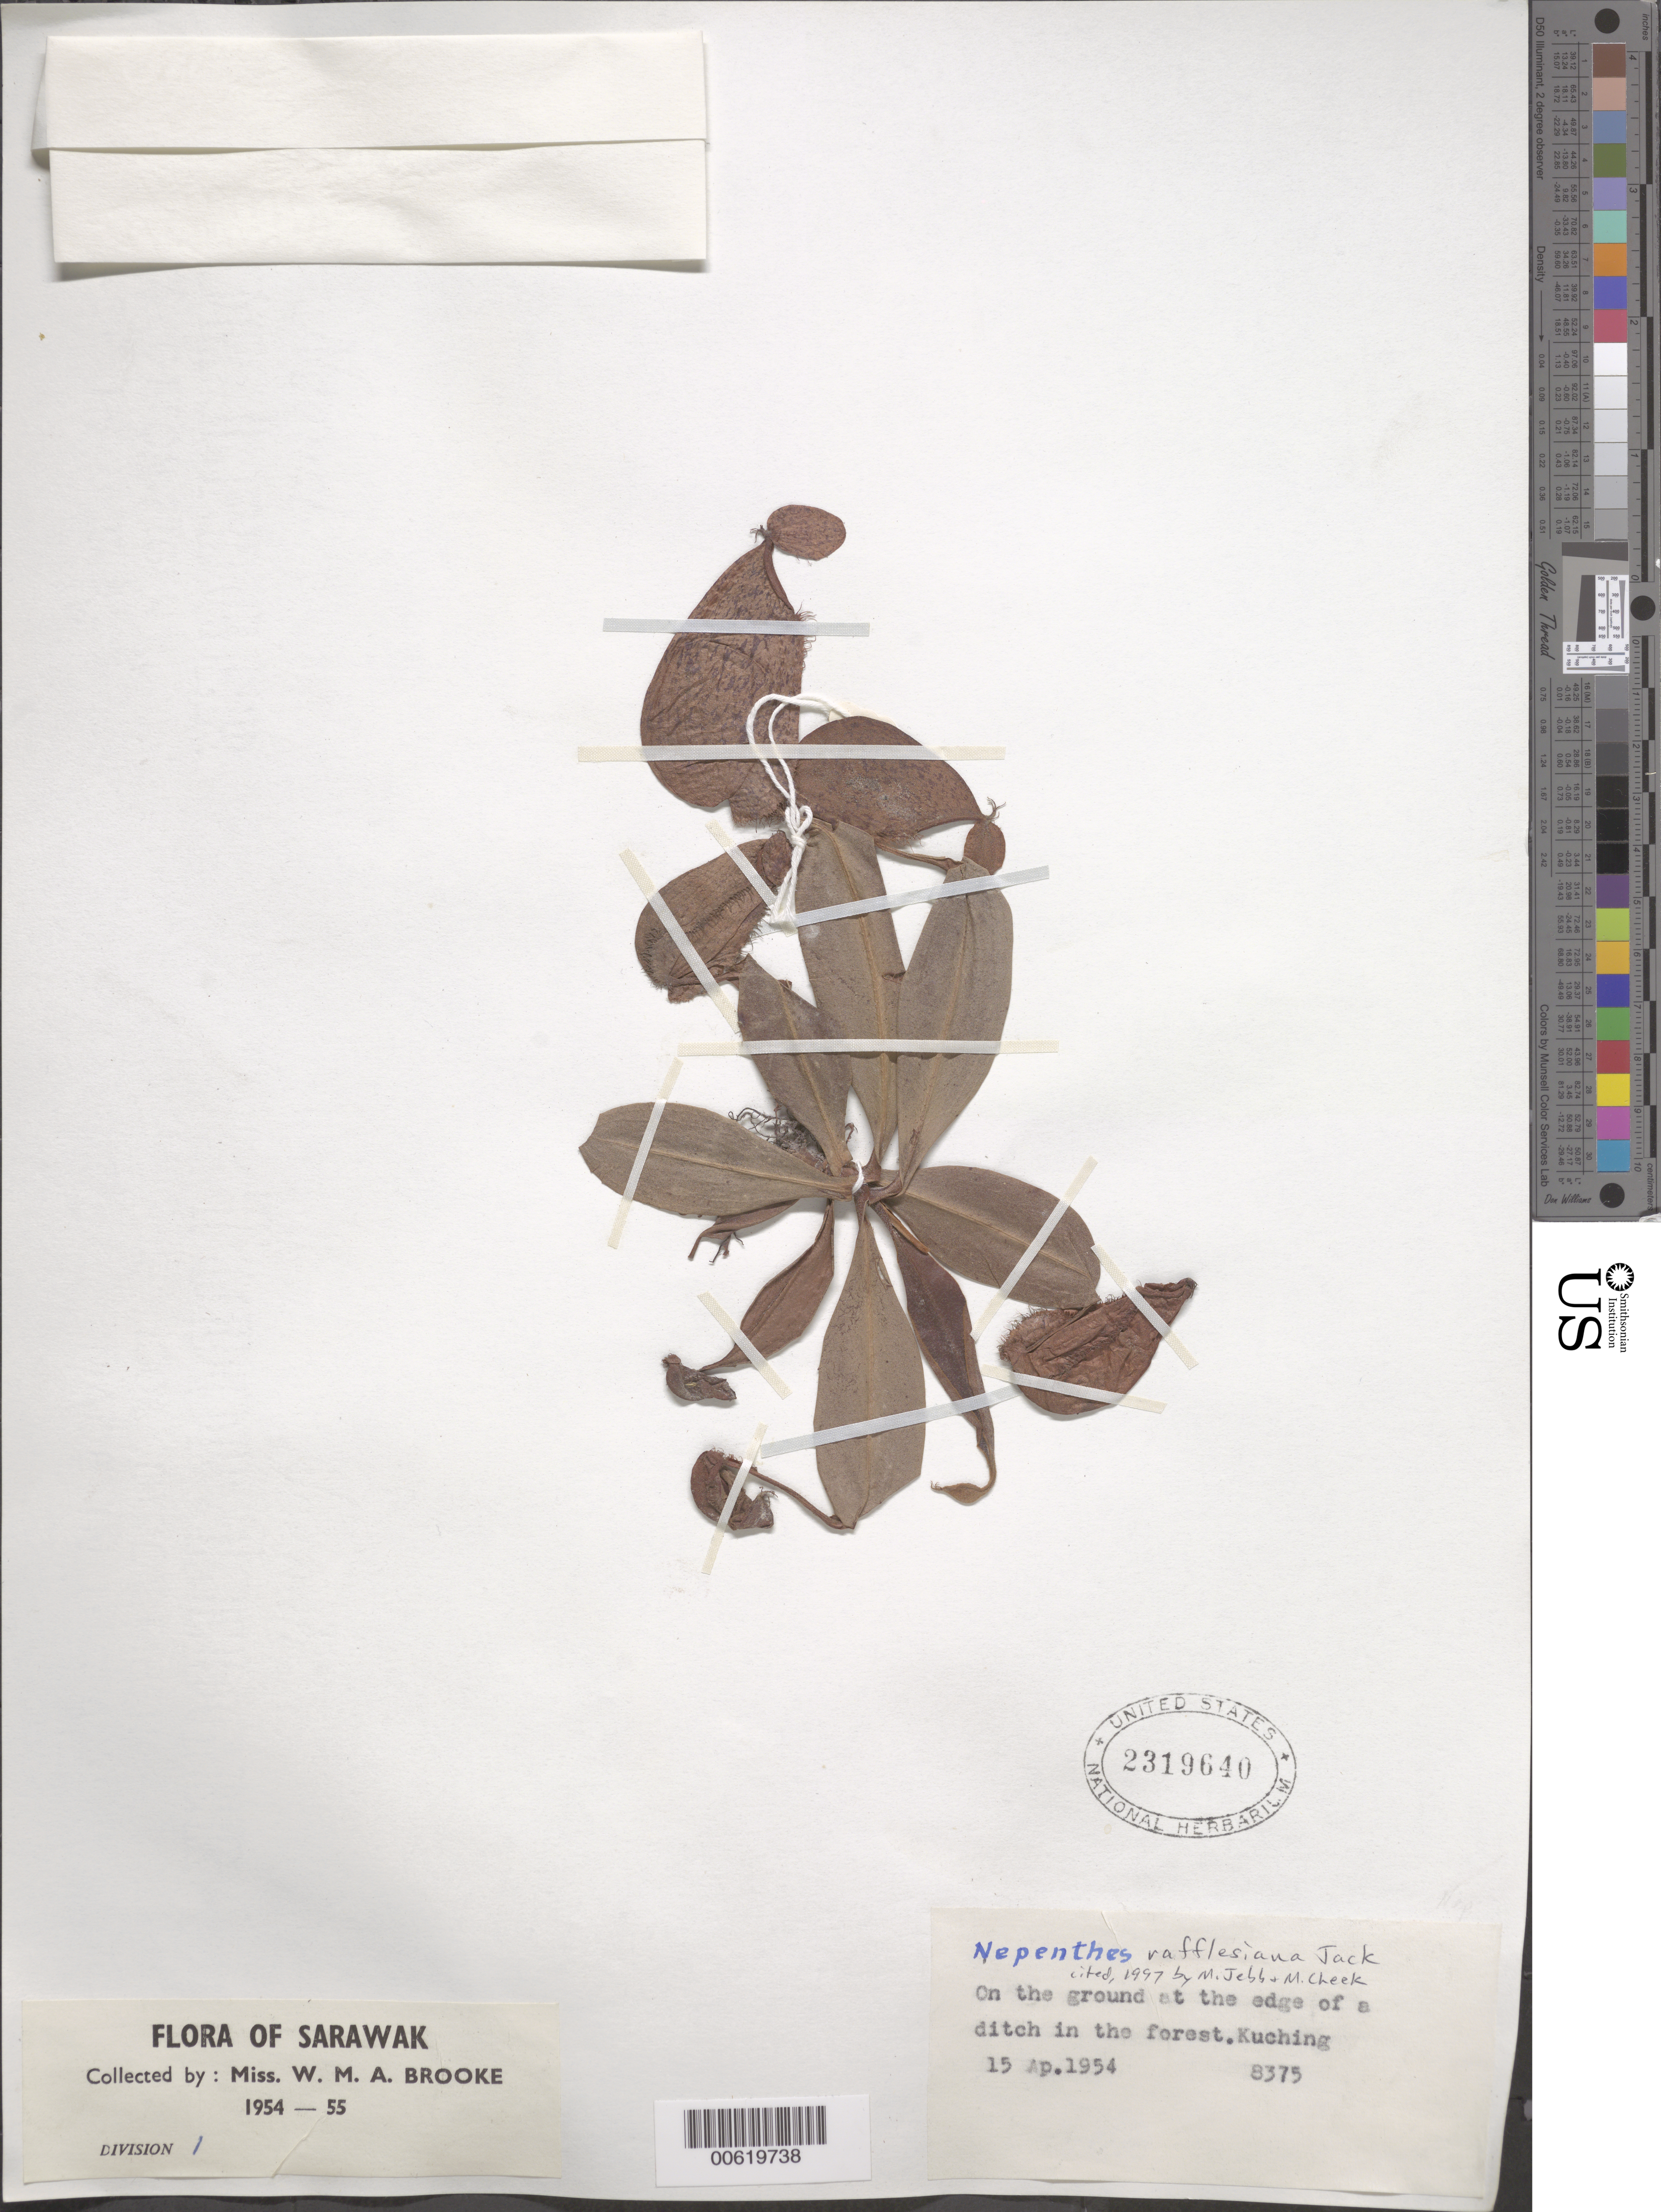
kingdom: Plantae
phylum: Tracheophyta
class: Magnoliopsida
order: Caryophyllales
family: Nepenthaceae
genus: Nepenthes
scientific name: Nepenthes rafflesiana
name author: Jack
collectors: W. Brooke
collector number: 8375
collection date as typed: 15 Apr 1954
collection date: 1954-04-15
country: Malaysia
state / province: Sarawak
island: Borneo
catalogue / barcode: US 2319640